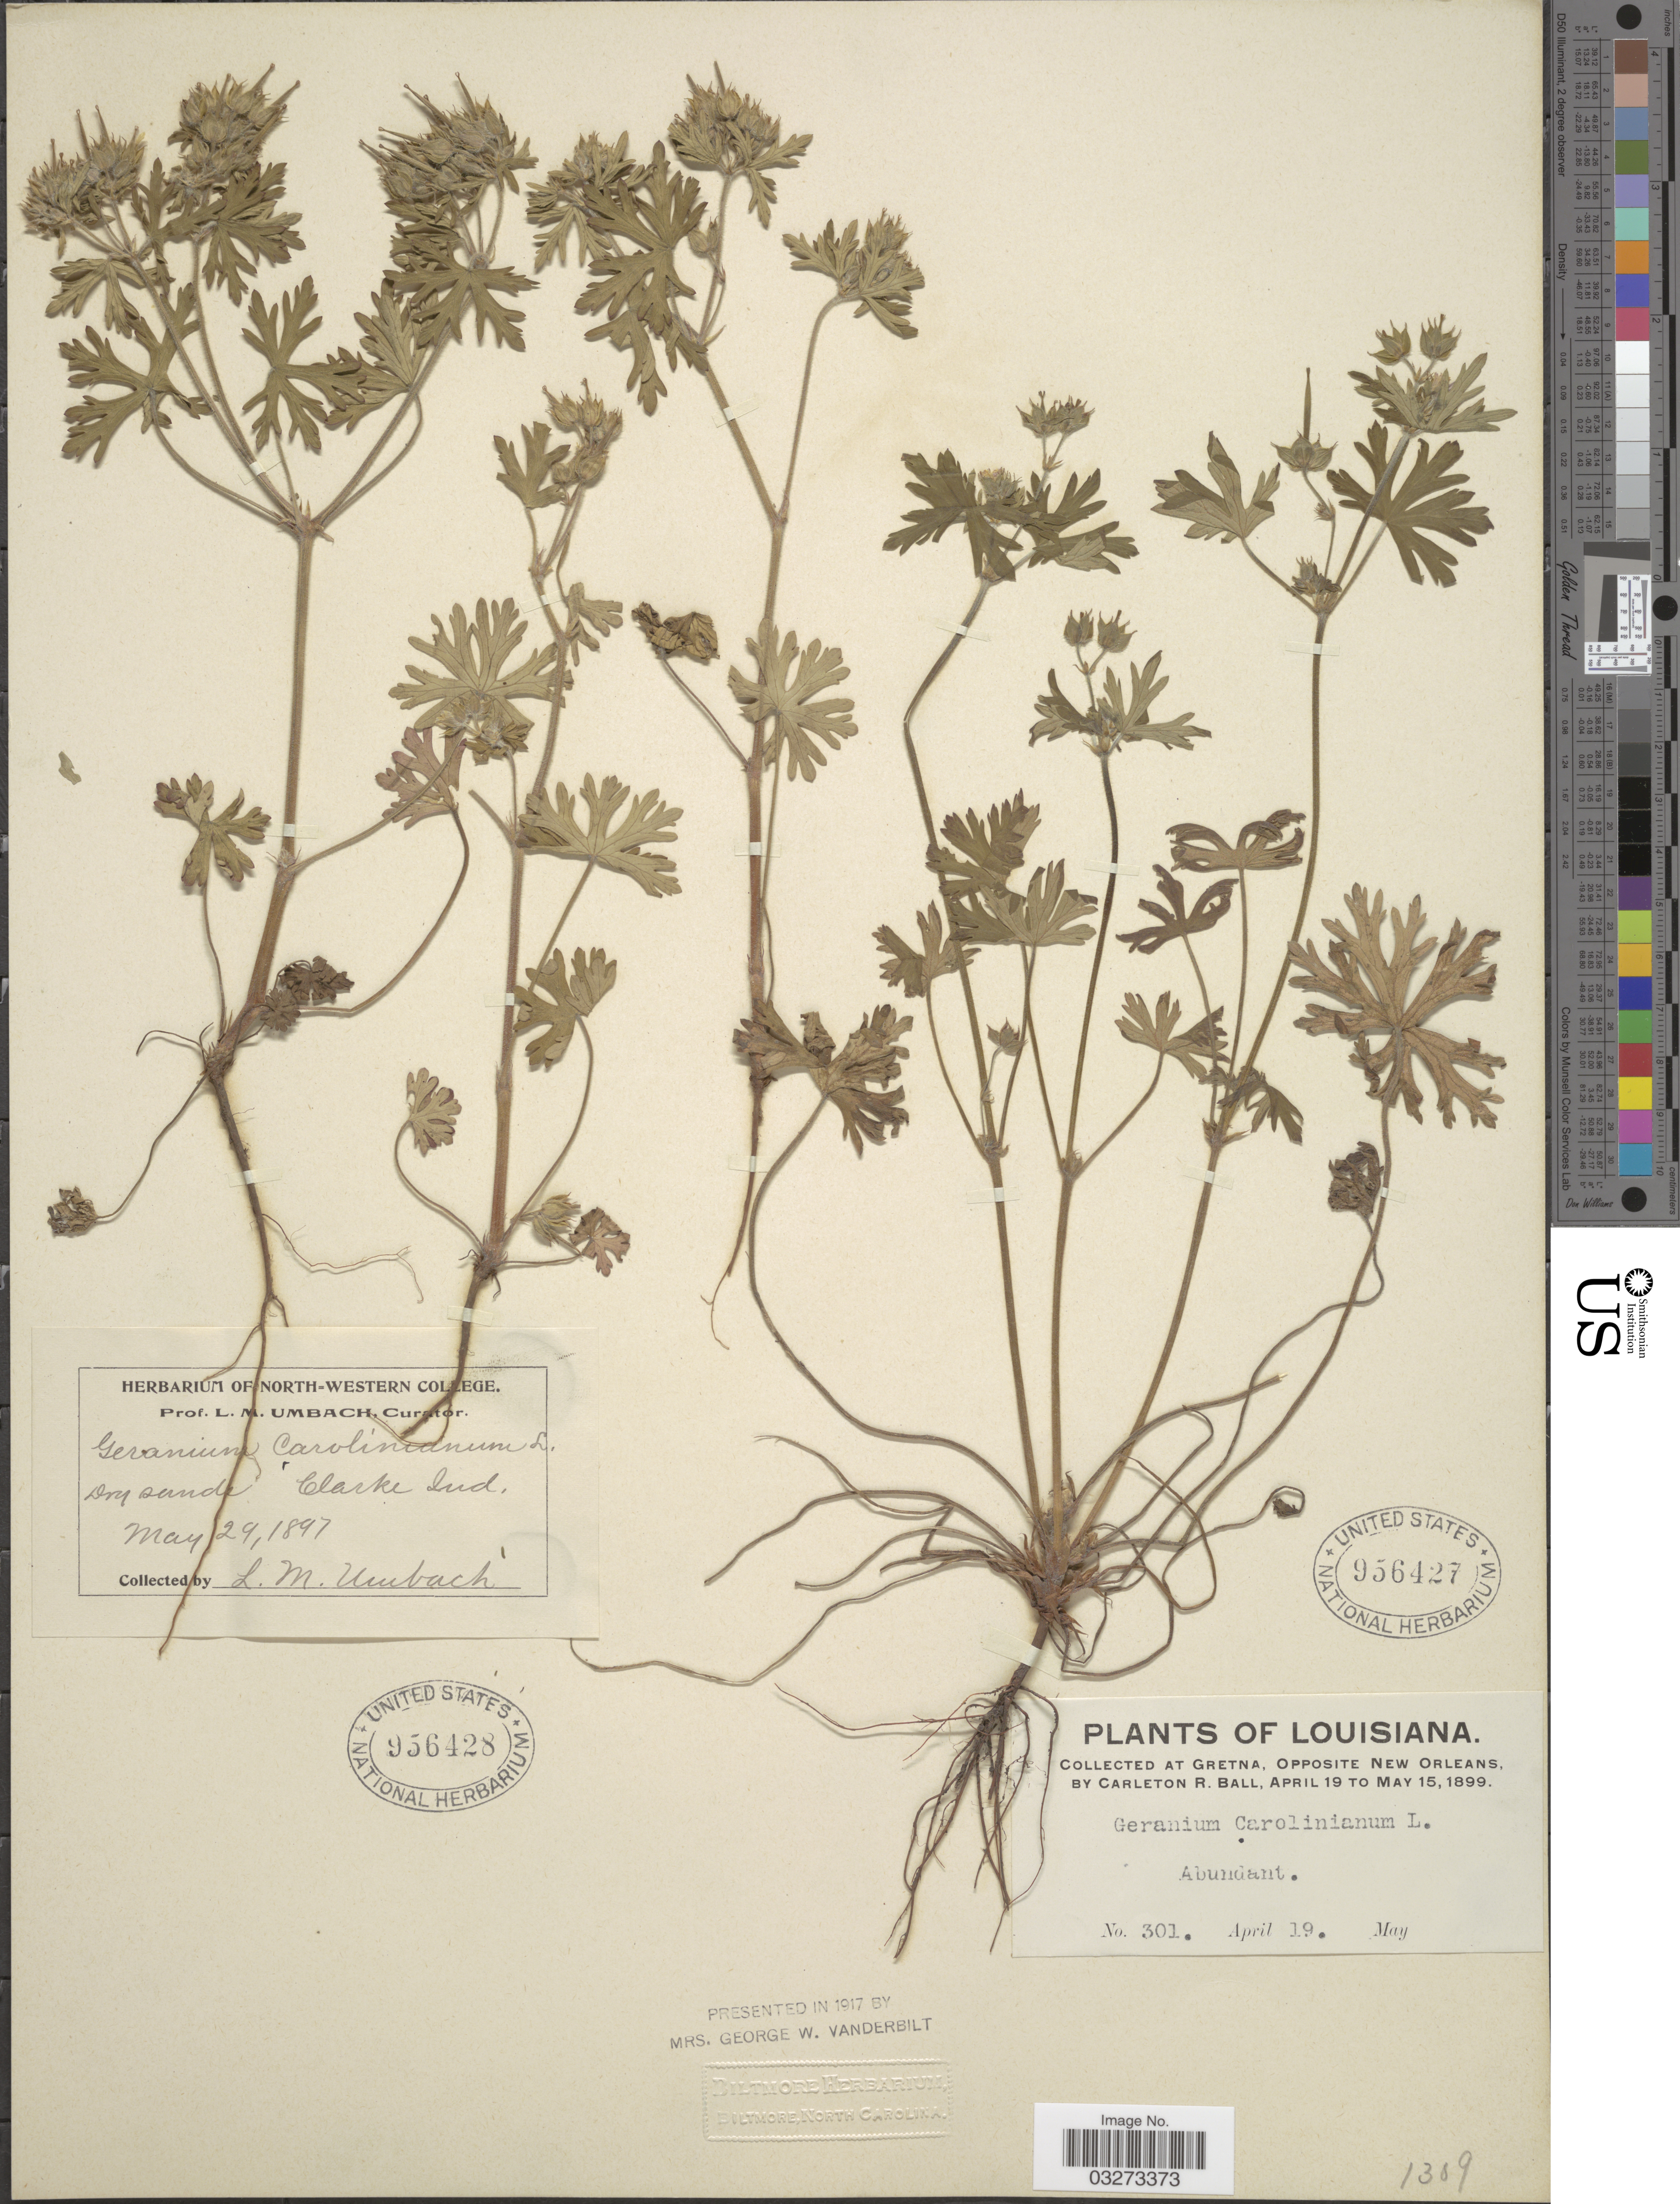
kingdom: Plantae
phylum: Tracheophyta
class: Magnoliopsida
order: Geraniales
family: Geraniaceae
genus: Geranium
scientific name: Geranium carolinianum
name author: L.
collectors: C. R. Ball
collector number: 301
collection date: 1899-04-19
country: United States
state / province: Louisiana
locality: At Gretna, opposite New Orleans.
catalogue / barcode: US 956427-2